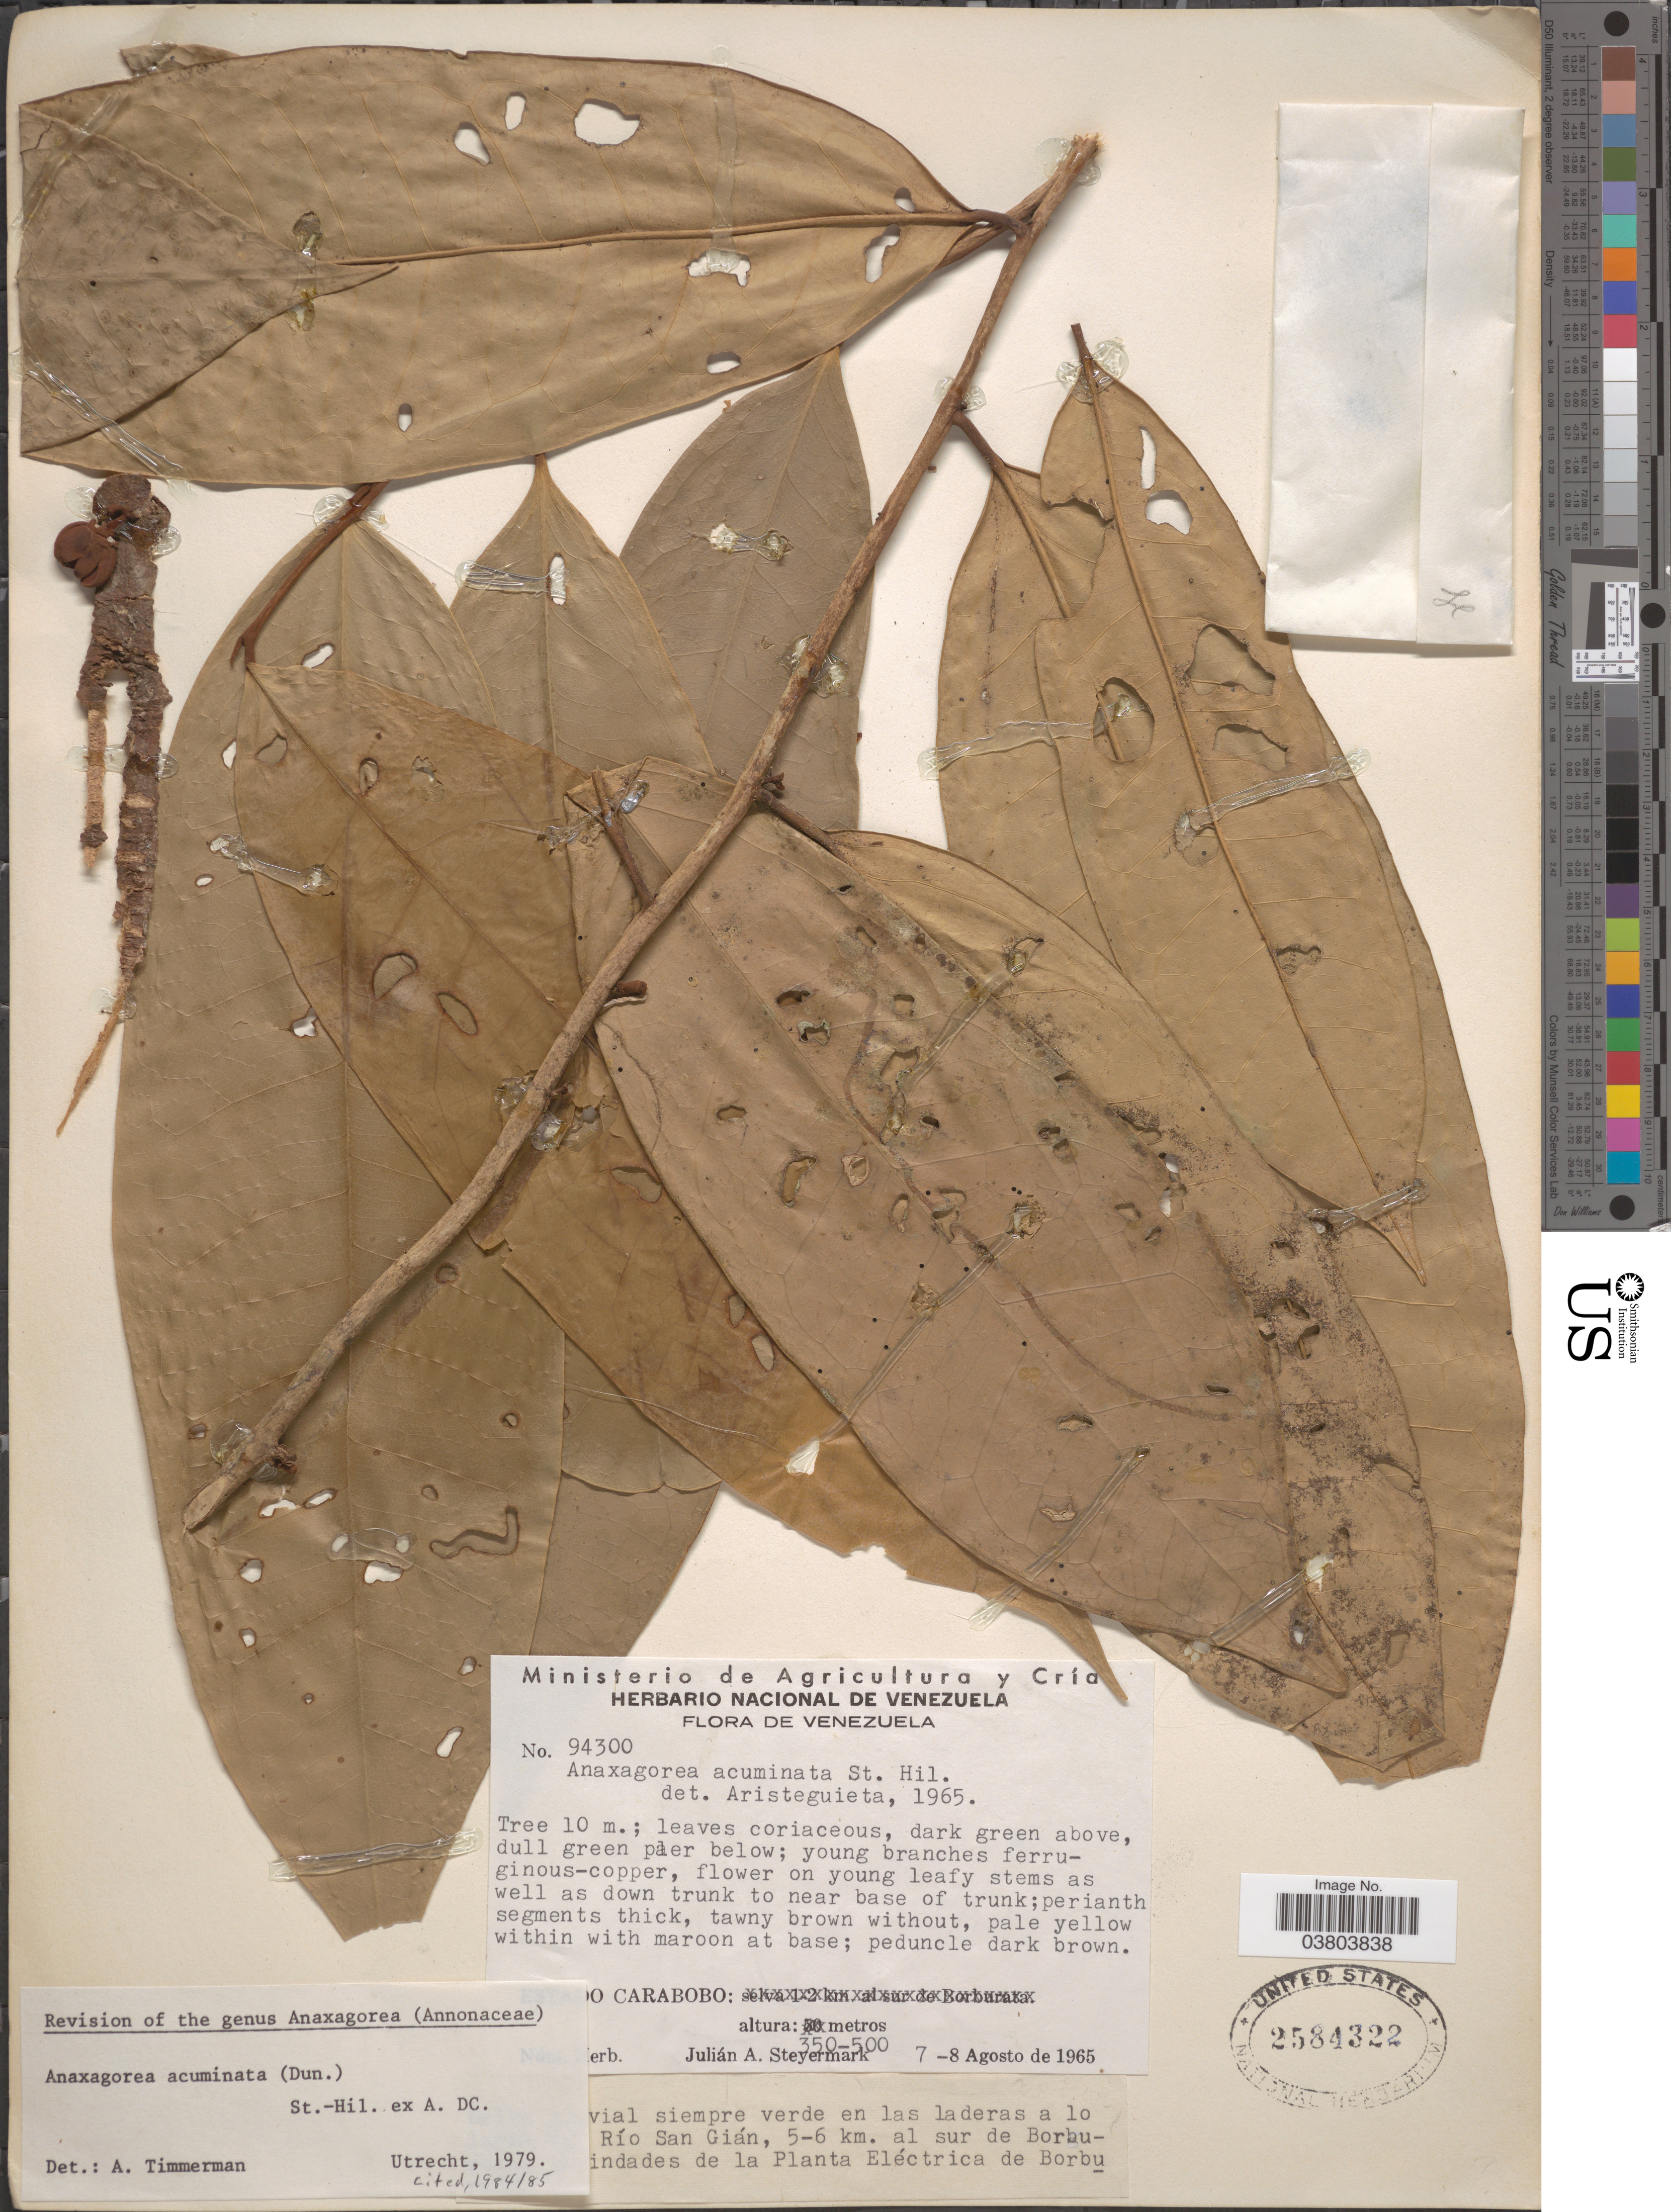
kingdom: Plantae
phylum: Tracheophyta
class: Magnoliopsida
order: Magnoliales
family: Annonaceae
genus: Anaxagorea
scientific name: Anaxagorea acuminata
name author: (Dunal) A. DC.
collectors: J. Steyermark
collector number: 94300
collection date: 1965-08-07/1965-08-08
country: Venezuela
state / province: Carabobo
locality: En las laderas a lo [illegible text] Río San Gián, 5-6 km. al sur de Borbu[illegible text] indades de la Planta Eléctrica de Borbu.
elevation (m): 350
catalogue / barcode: US 2584322